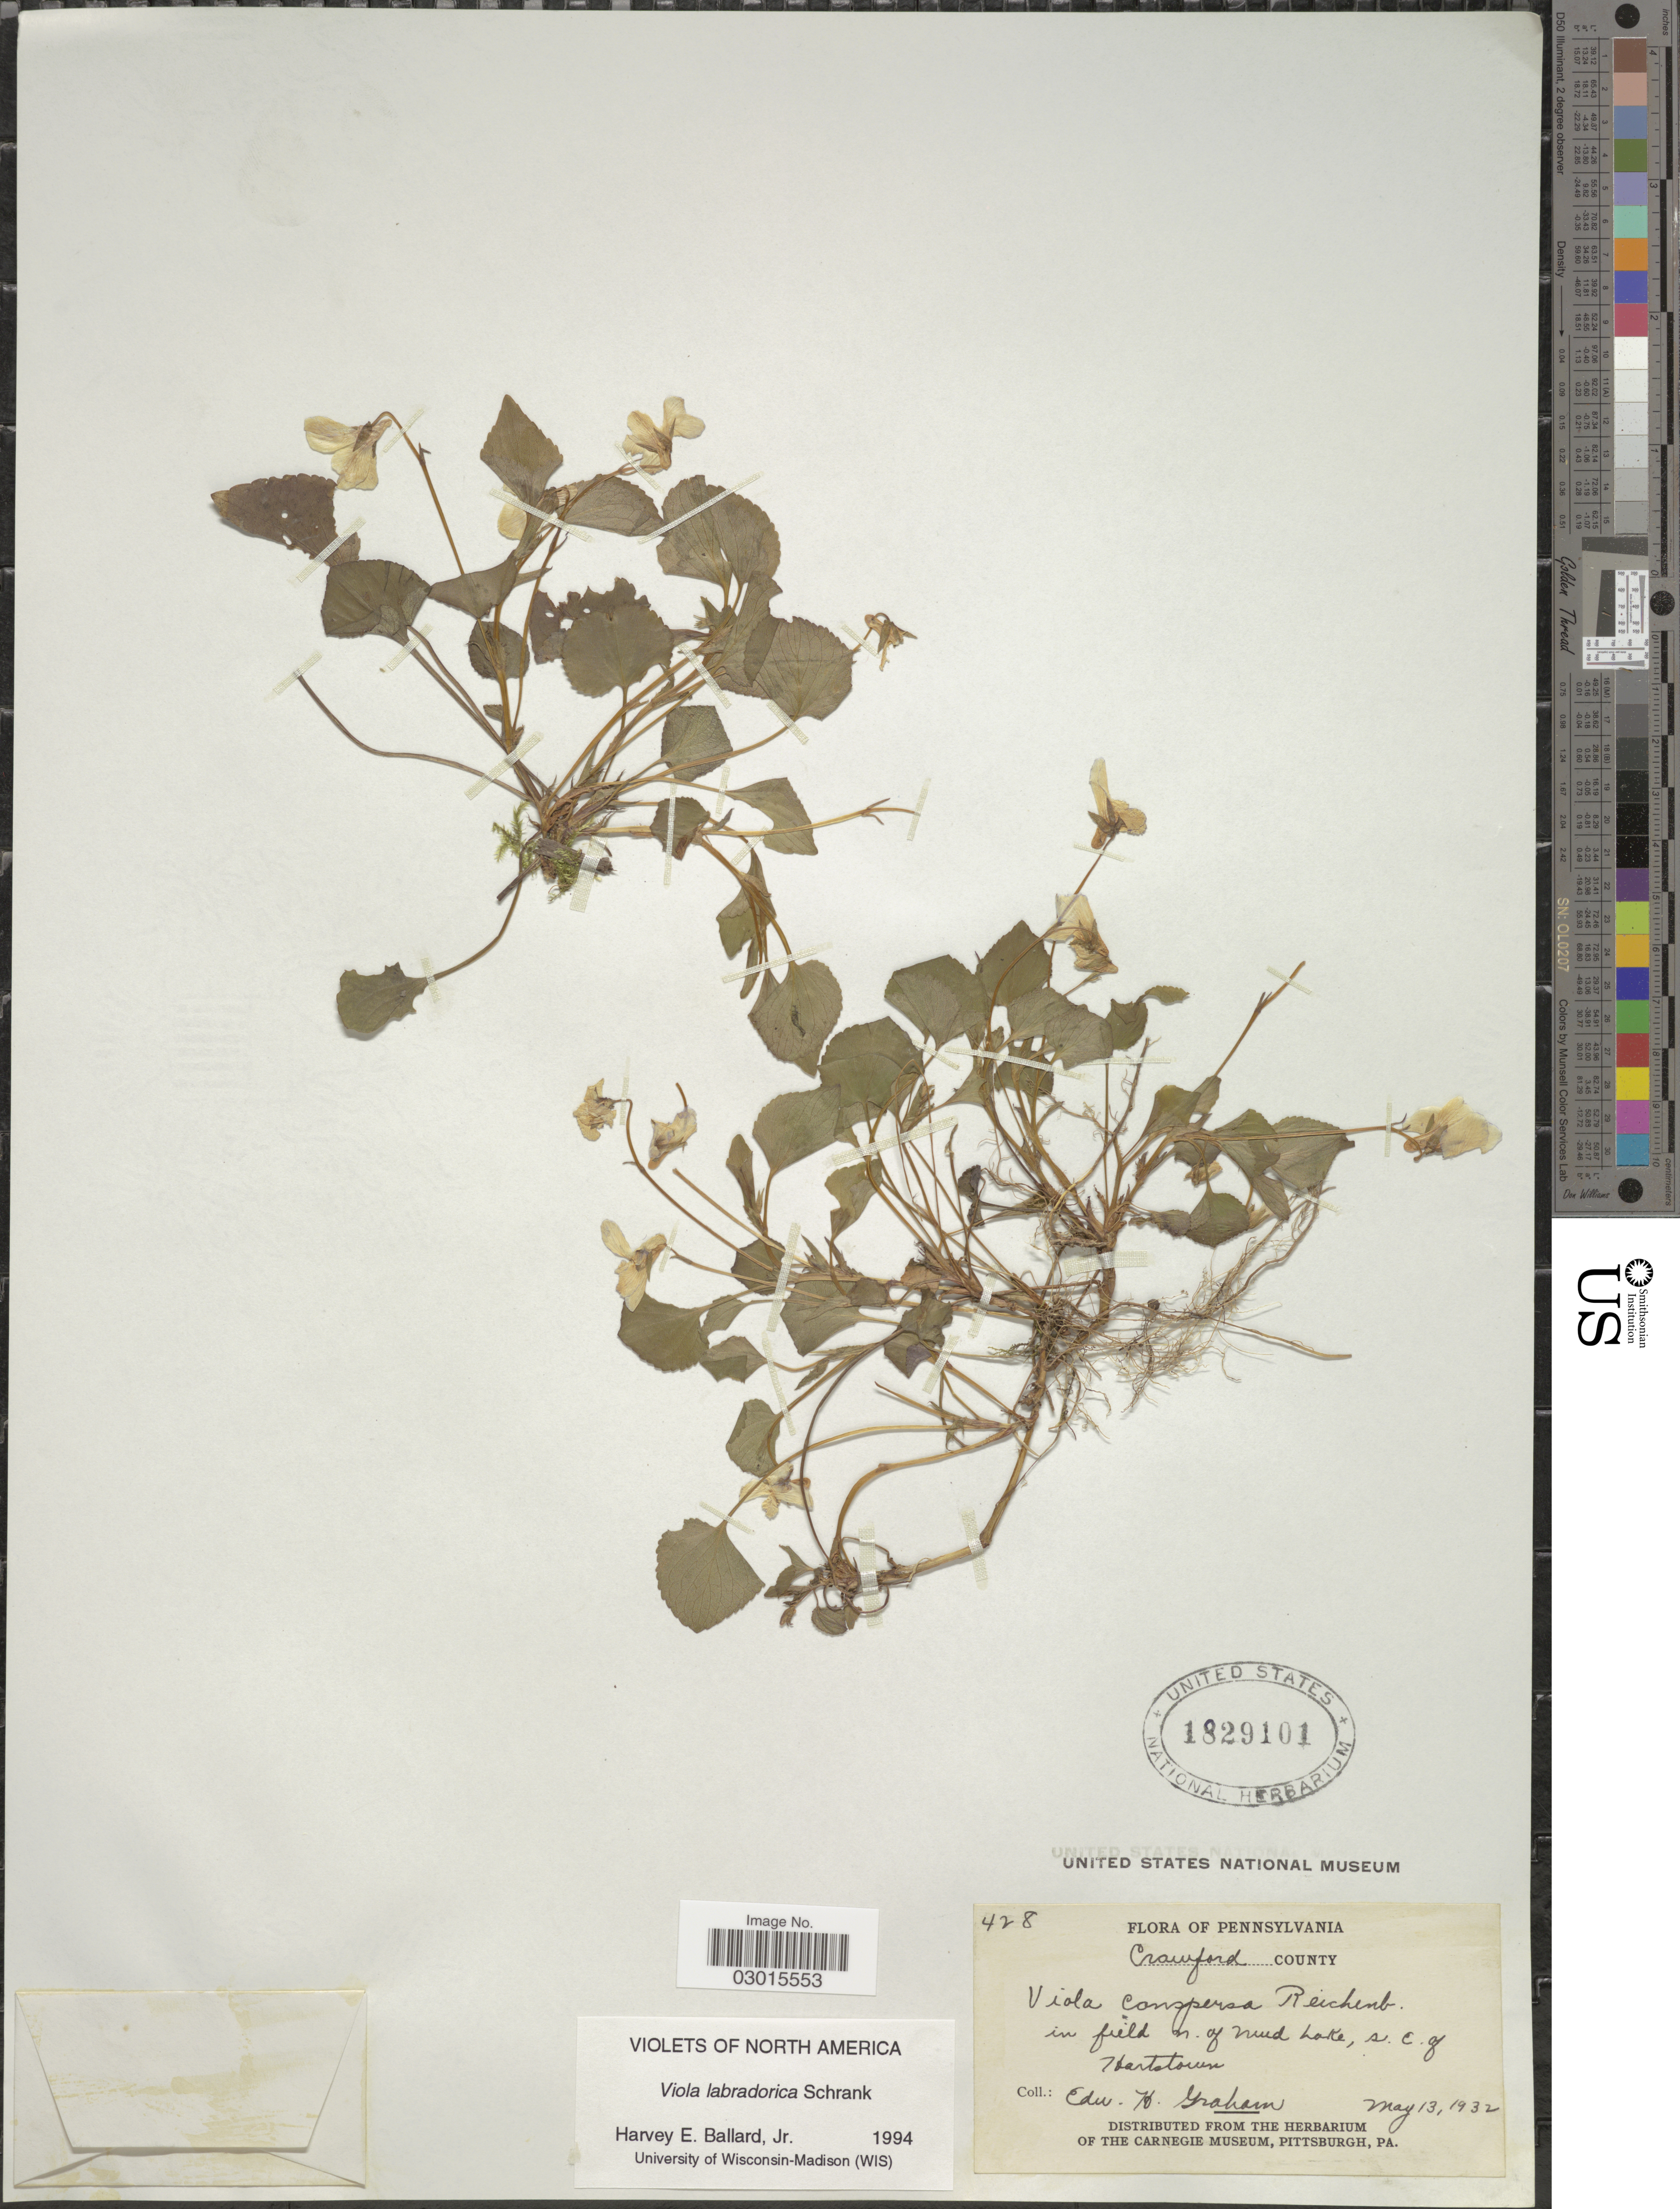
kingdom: Plantae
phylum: Tracheophyta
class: Magnoliopsida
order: Malpighiales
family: Violaceae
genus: Viola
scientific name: Viola labradorica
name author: Schrank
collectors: E. H. Graham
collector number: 428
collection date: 1932-05-13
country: United States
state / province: Pennsylvania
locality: Crawford County. In field n. of Mud Lake, s.e. of Hartstown.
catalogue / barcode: US 1829101